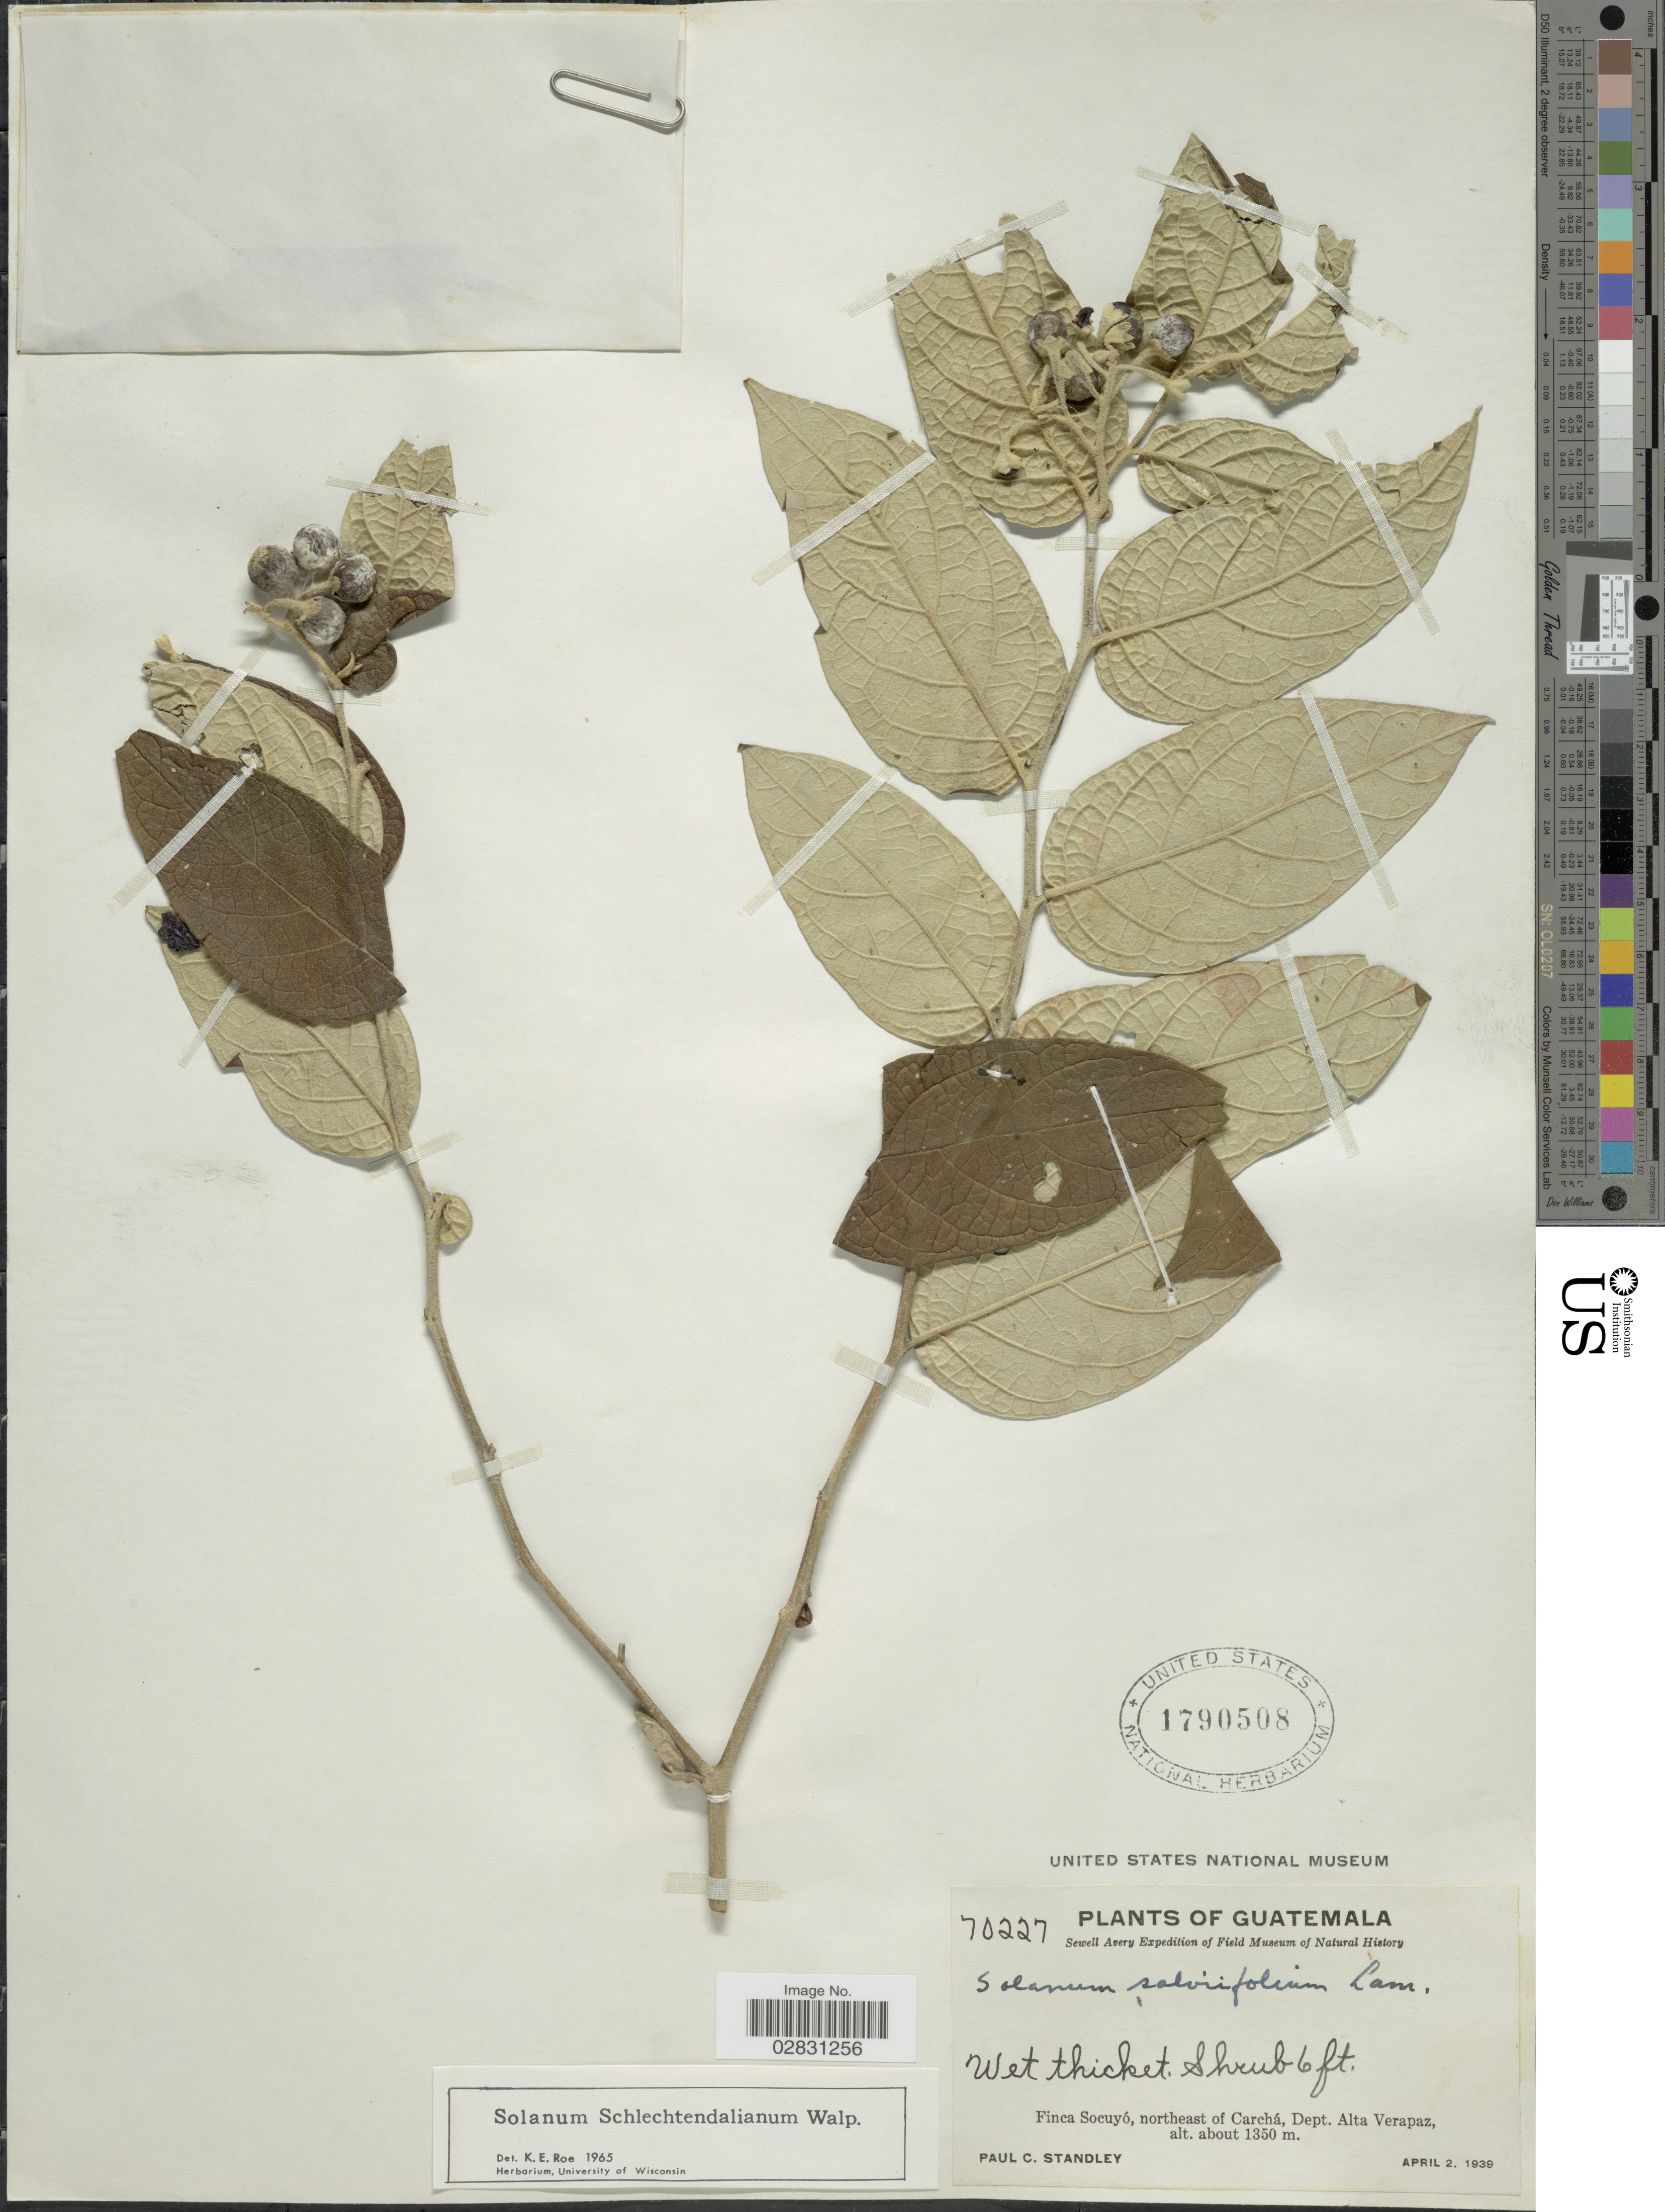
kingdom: Plantae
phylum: Tracheophyta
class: Magnoliopsida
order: Solanales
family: Solanaceae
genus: Solanum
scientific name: Solanum schlechtendalianum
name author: Walp.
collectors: P. C. Standley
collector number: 70227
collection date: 1939-04-02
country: Guatemala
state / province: Alta Verapaz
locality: Finca Socuyó, northeast of Carchá, Dept. Alta Verapaz.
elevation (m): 1350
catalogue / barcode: US 1790508